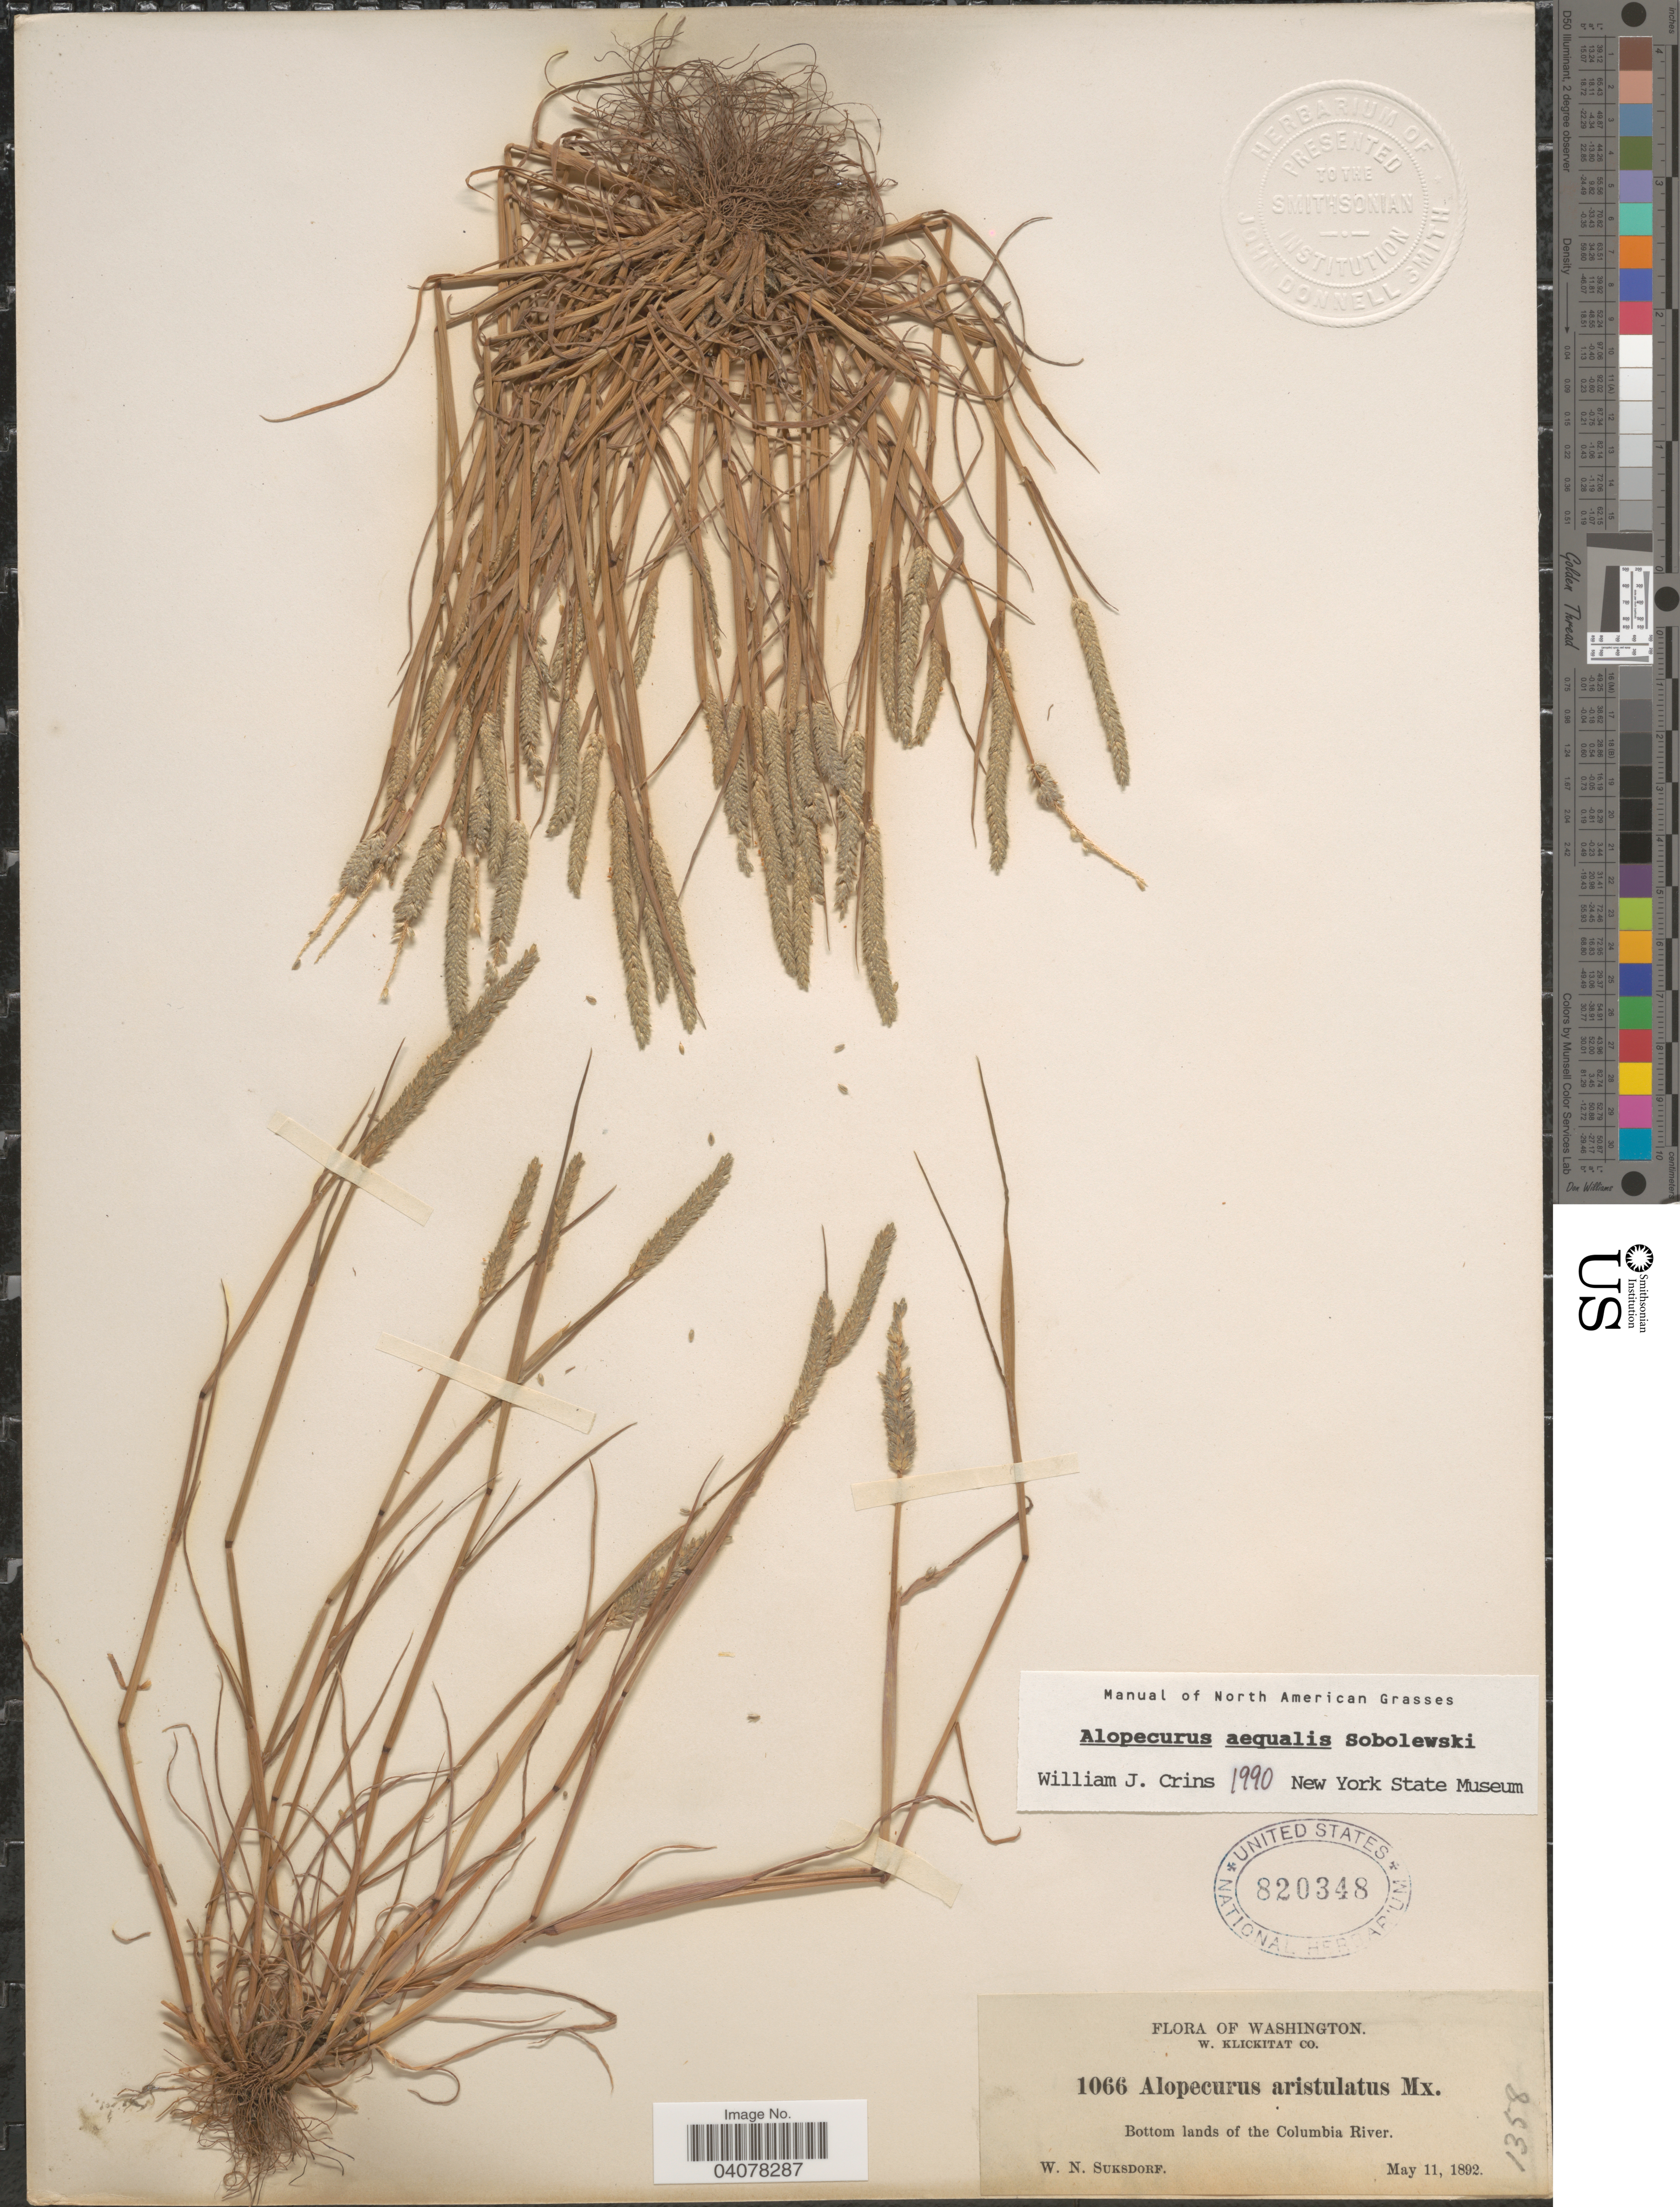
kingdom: Plantae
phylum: Tracheophyta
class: Liliopsida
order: Poales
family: Poaceae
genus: Alopecurus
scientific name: Alopecurus aequalis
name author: Sobol.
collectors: W. N. Suksdorf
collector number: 1066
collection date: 1892-05-11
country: United States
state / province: Washington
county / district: Klickitat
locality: W. Klickitat Co. Bottom lands of the Columbia River.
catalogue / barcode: US 820348